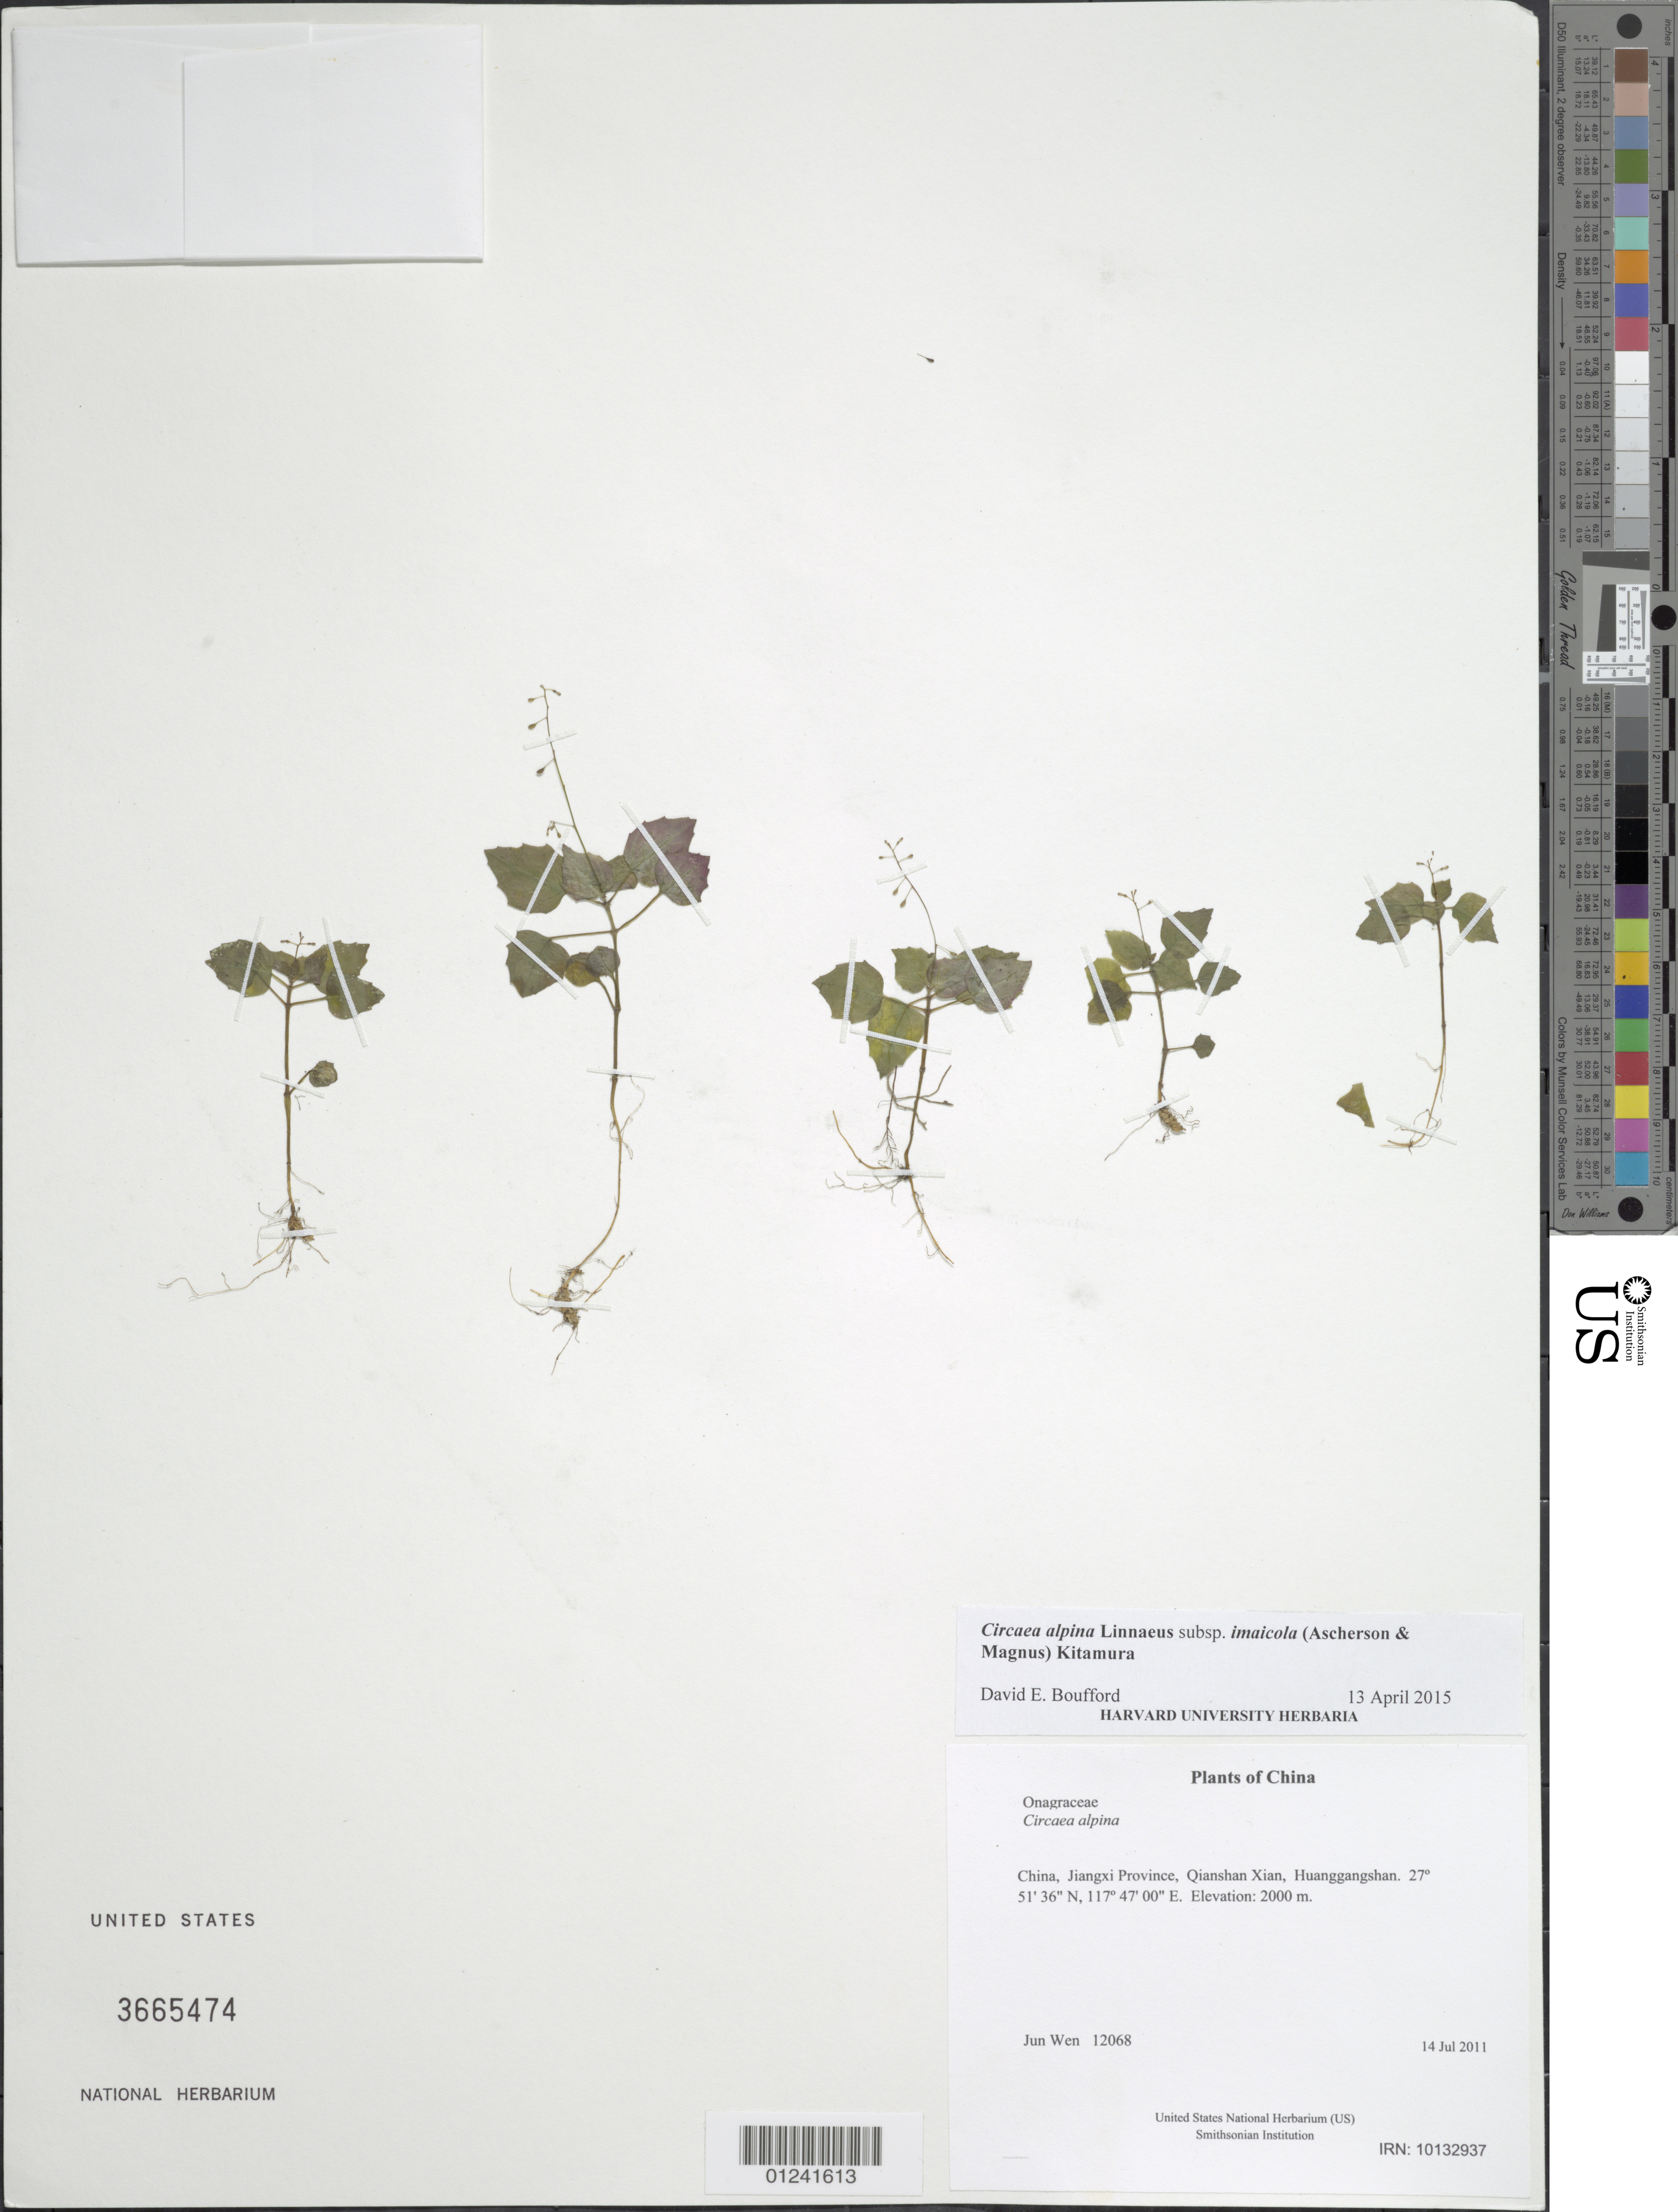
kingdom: Plantae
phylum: Tracheophyta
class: Magnoliopsida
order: Myrtales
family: Onagraceae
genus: Circaea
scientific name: Circaea alpina subsp. imaicola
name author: (Asch. & Magnus) Kitam.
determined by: Boufford, D. E.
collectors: J. Wen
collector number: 12068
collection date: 2011-07-14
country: China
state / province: Jiangxi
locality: Qianshan Xian, Huanggangshan.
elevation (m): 2000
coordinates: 27 51.605 N, 117 47.003 E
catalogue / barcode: US 3665474